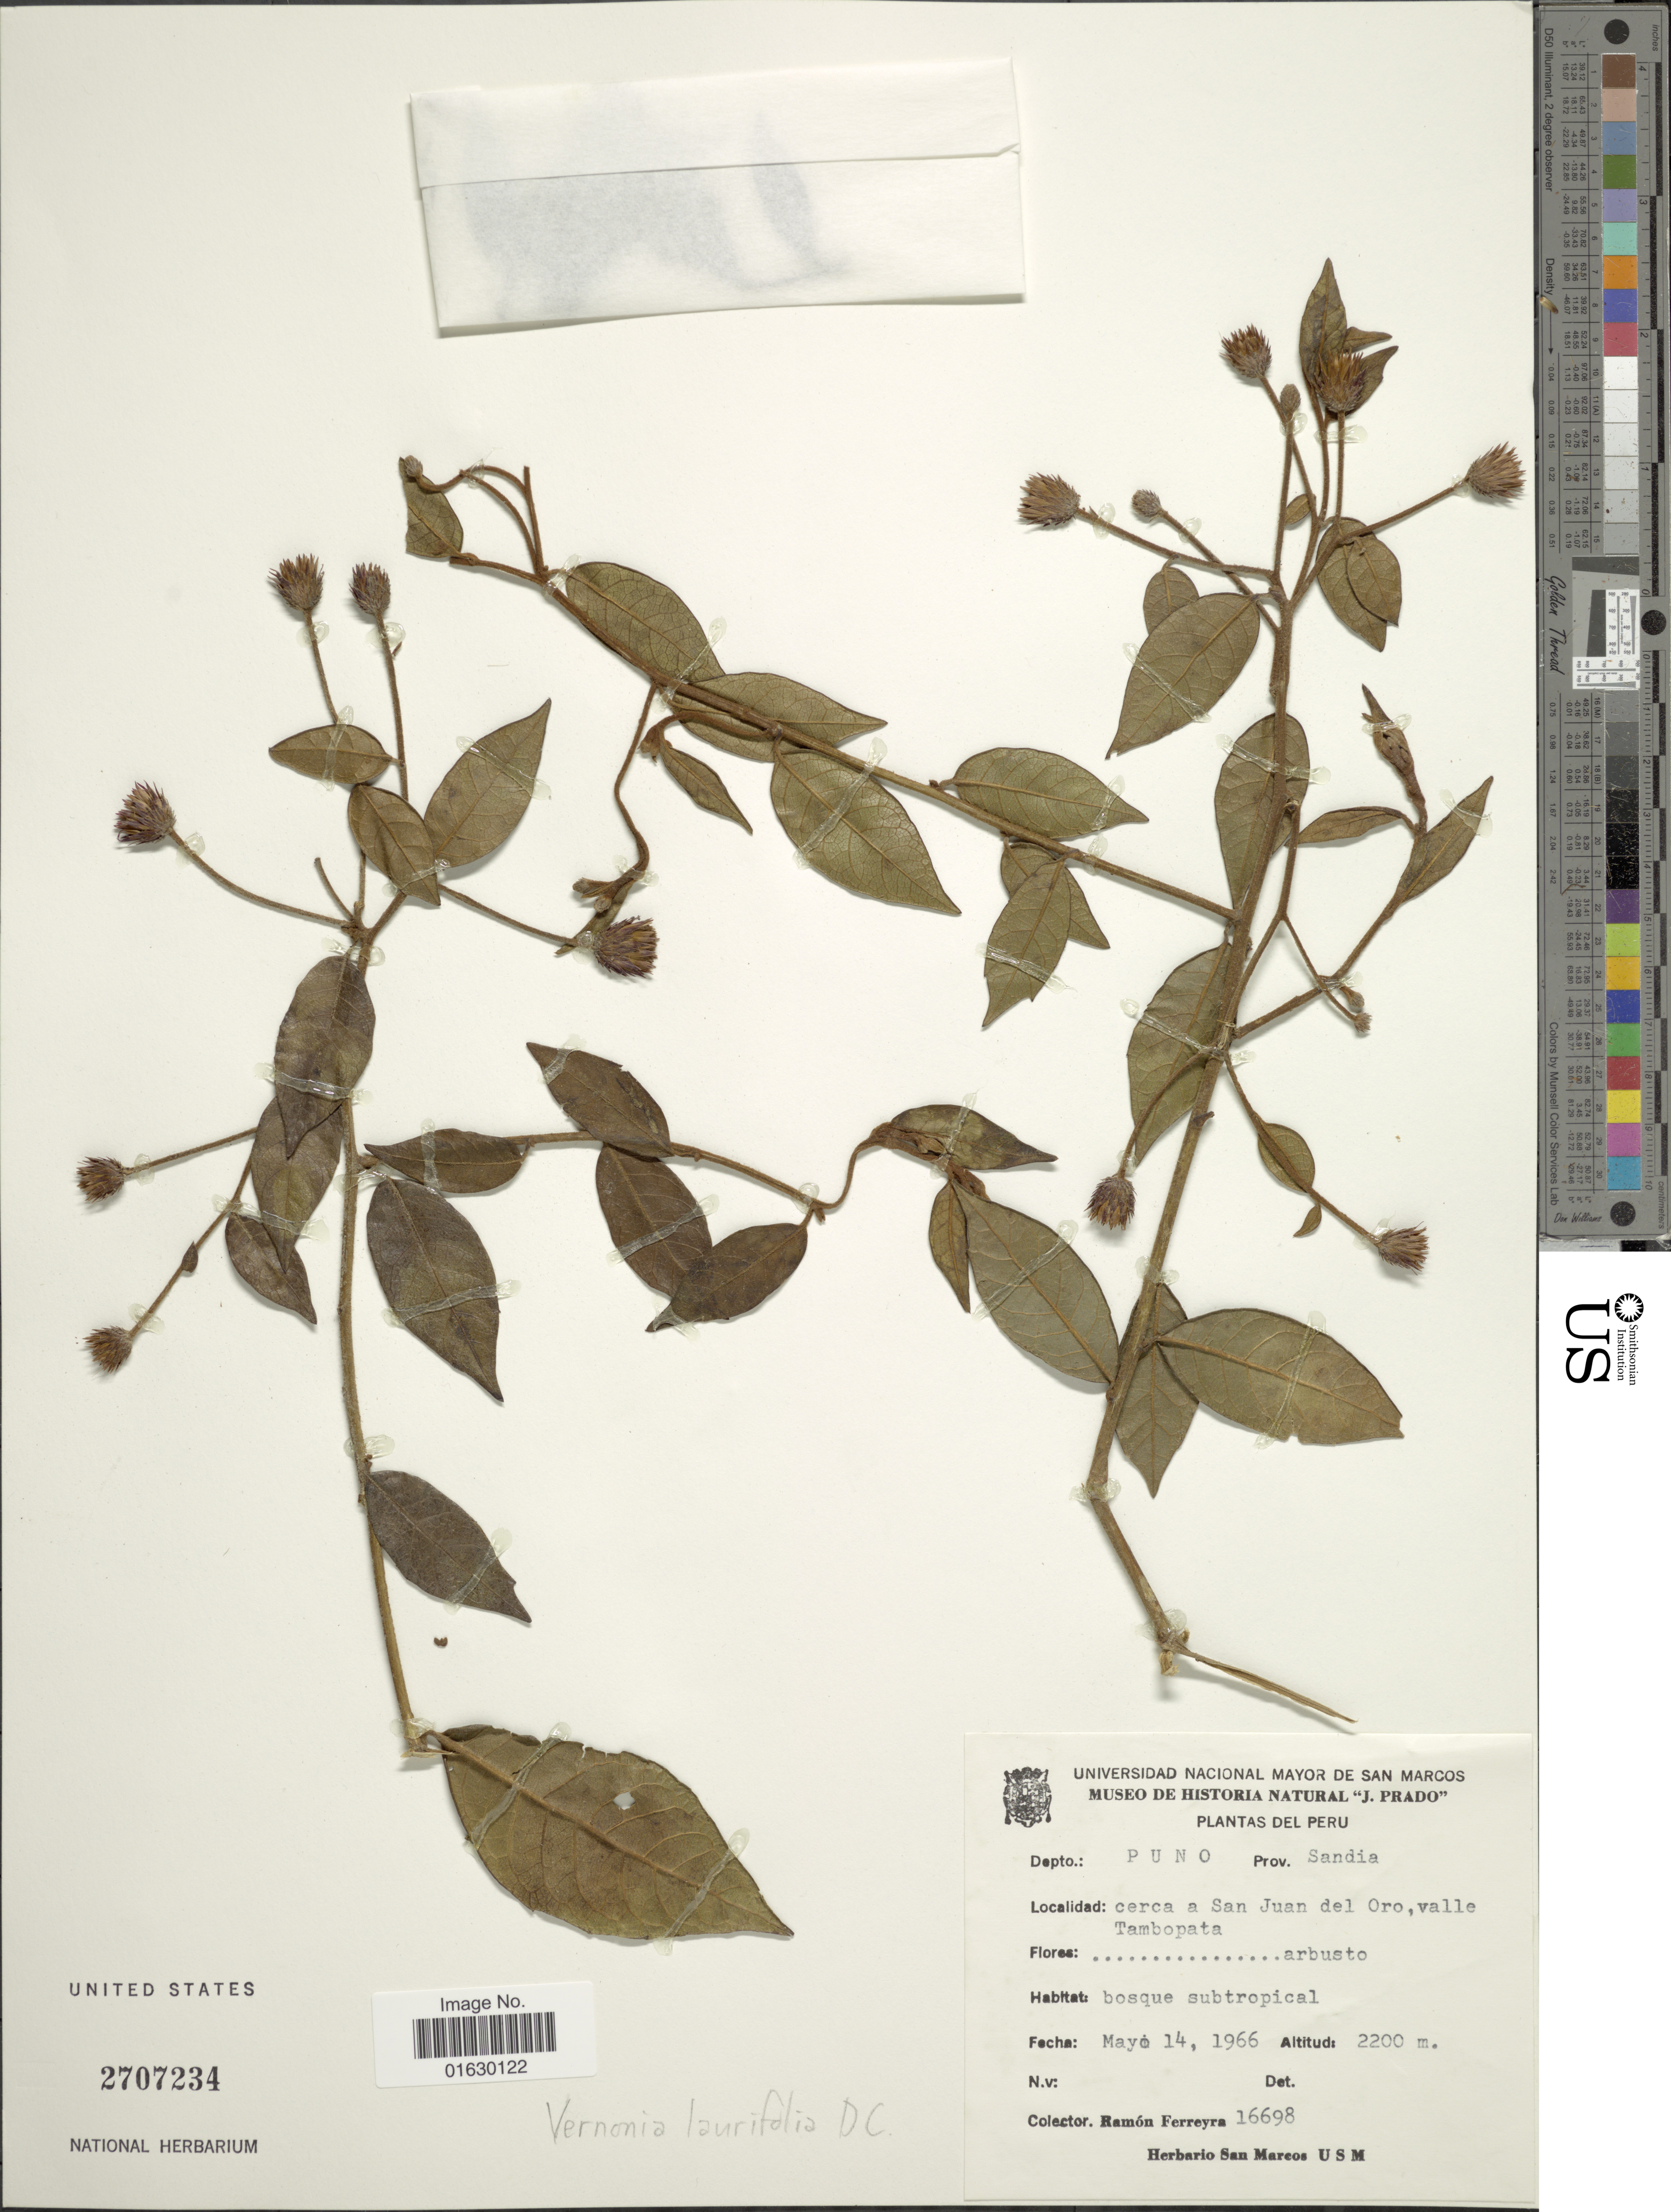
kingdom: Plantae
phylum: Tracheophyta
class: Magnoliopsida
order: Asterales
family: Asteraceae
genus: Lessingianthus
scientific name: Lessingianthus laurifolius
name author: (DC.) H. Rob.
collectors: R. A. Ferreyra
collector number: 16698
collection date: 1966-05-14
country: Peru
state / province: Puno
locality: Depto. Puno, Prov. Sandia, cerca a San Juan del Oro, valle Tambopata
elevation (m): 2200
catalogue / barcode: US 2707234